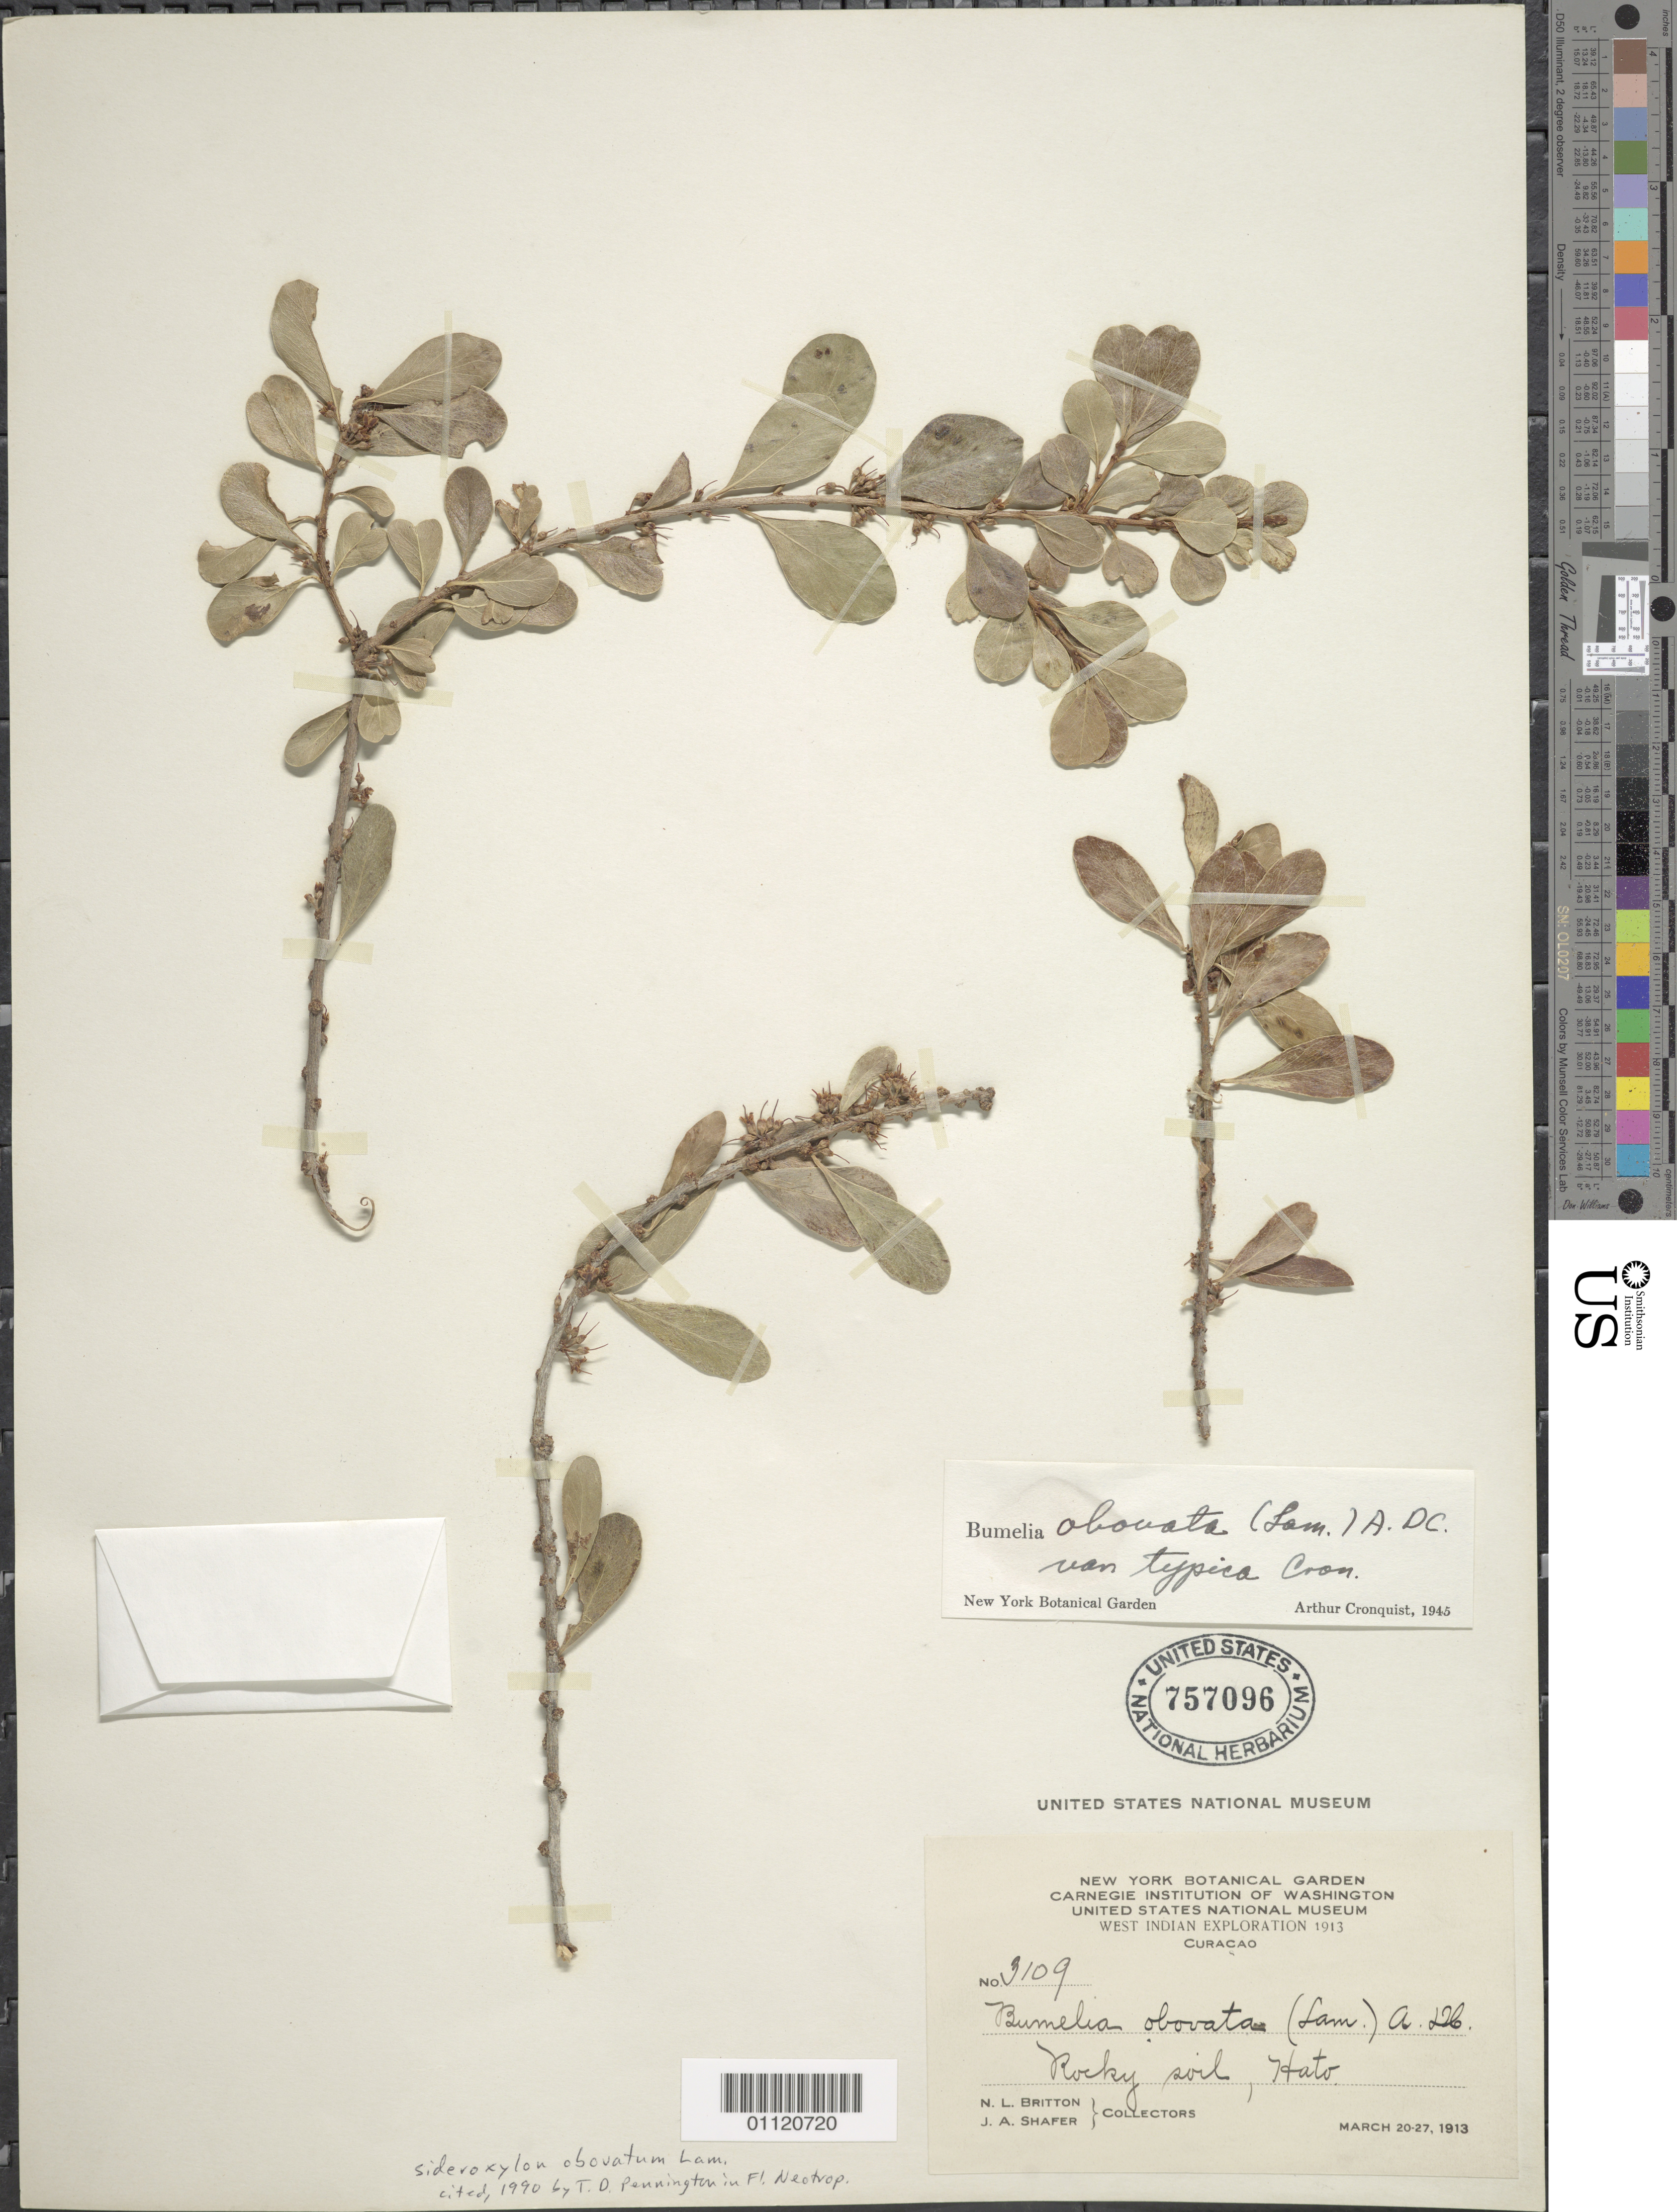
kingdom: Plantae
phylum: Tracheophyta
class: Magnoliopsida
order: Ericales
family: Sapotaceae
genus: Sideroxylon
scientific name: Sideroxylon obovatum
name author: Lam.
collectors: N. Britton & J. A. Shafer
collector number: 3109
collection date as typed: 20 Mar 1913 to 27 Mar 1913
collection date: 1913-03-20/1913-03-27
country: Curaçao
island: Curaçao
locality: Rocky soil, Hato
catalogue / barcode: US 757096